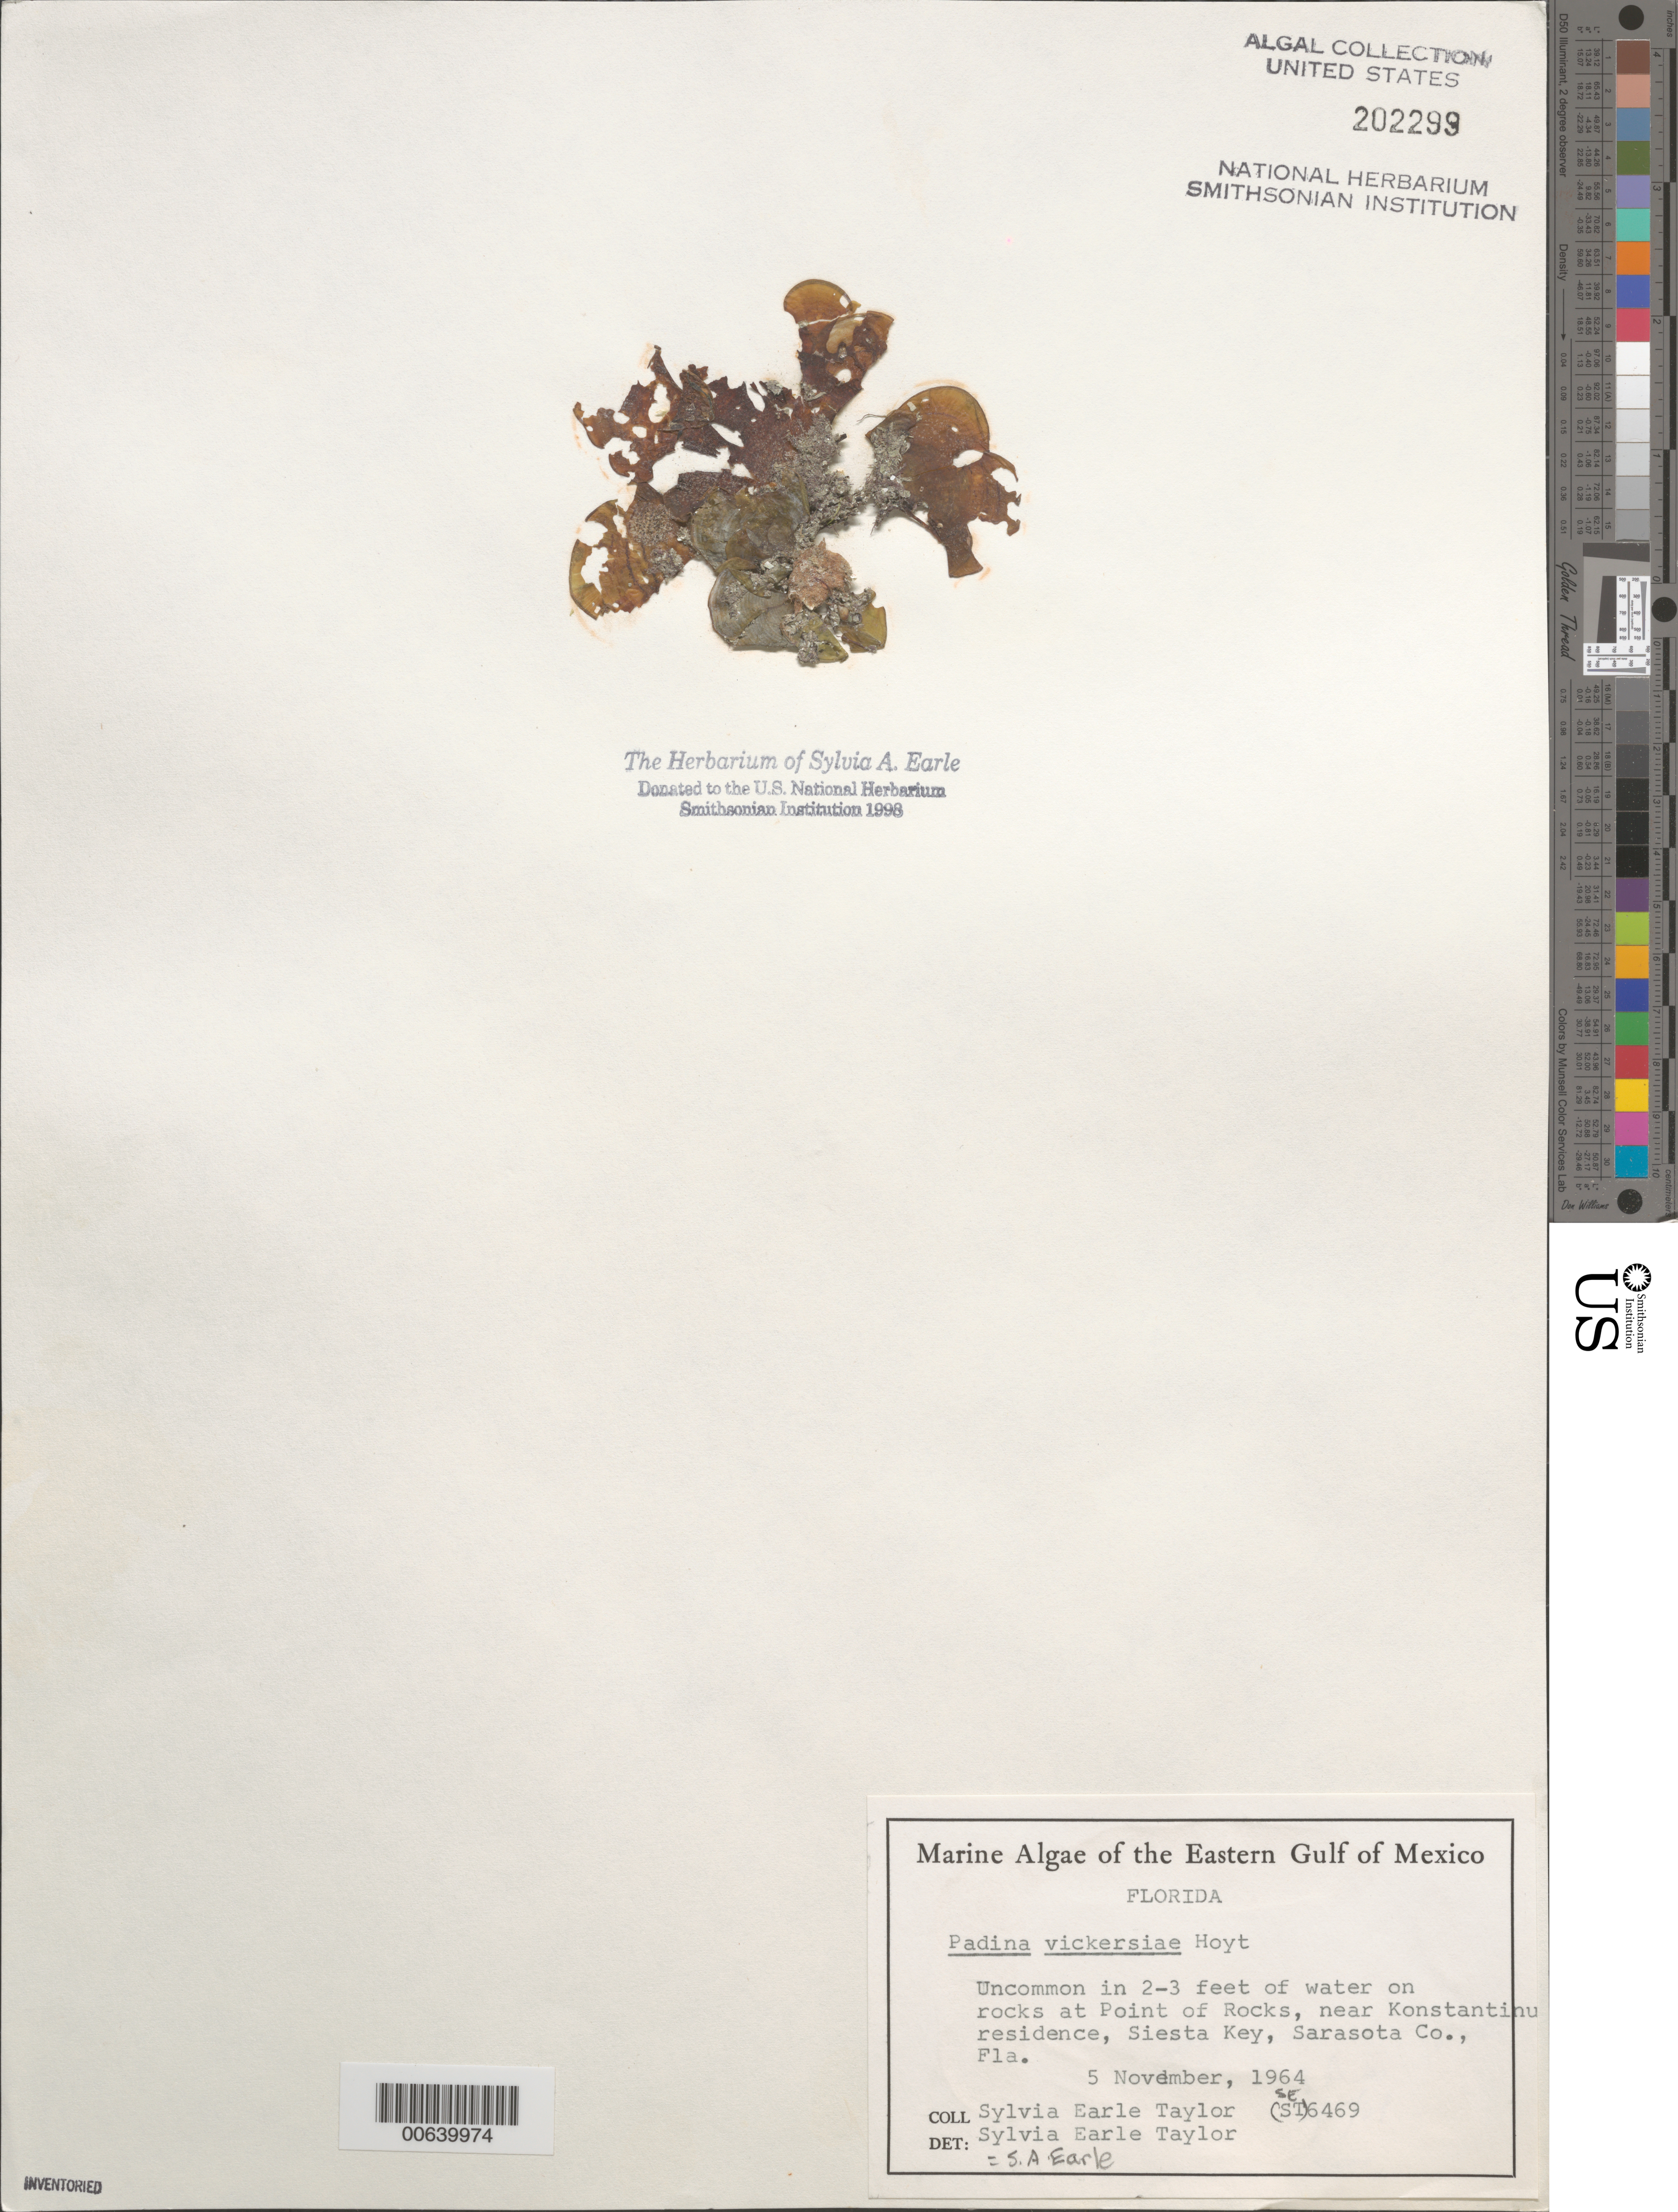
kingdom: Chromista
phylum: Ochrophyta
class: Phaeophyceae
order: Dictyotales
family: Dictyotaceae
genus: Padina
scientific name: Padina gymnospora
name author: (Kütz.) O.G. Sond.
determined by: Algae name updating Project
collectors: S. A. Earle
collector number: SE 6469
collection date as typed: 05 Nov 1964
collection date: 1964-11-05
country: United States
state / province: Florida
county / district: Sarasota County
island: Siesta Key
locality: Point of Rocks, (near) Konstantinu residence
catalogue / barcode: US 202299